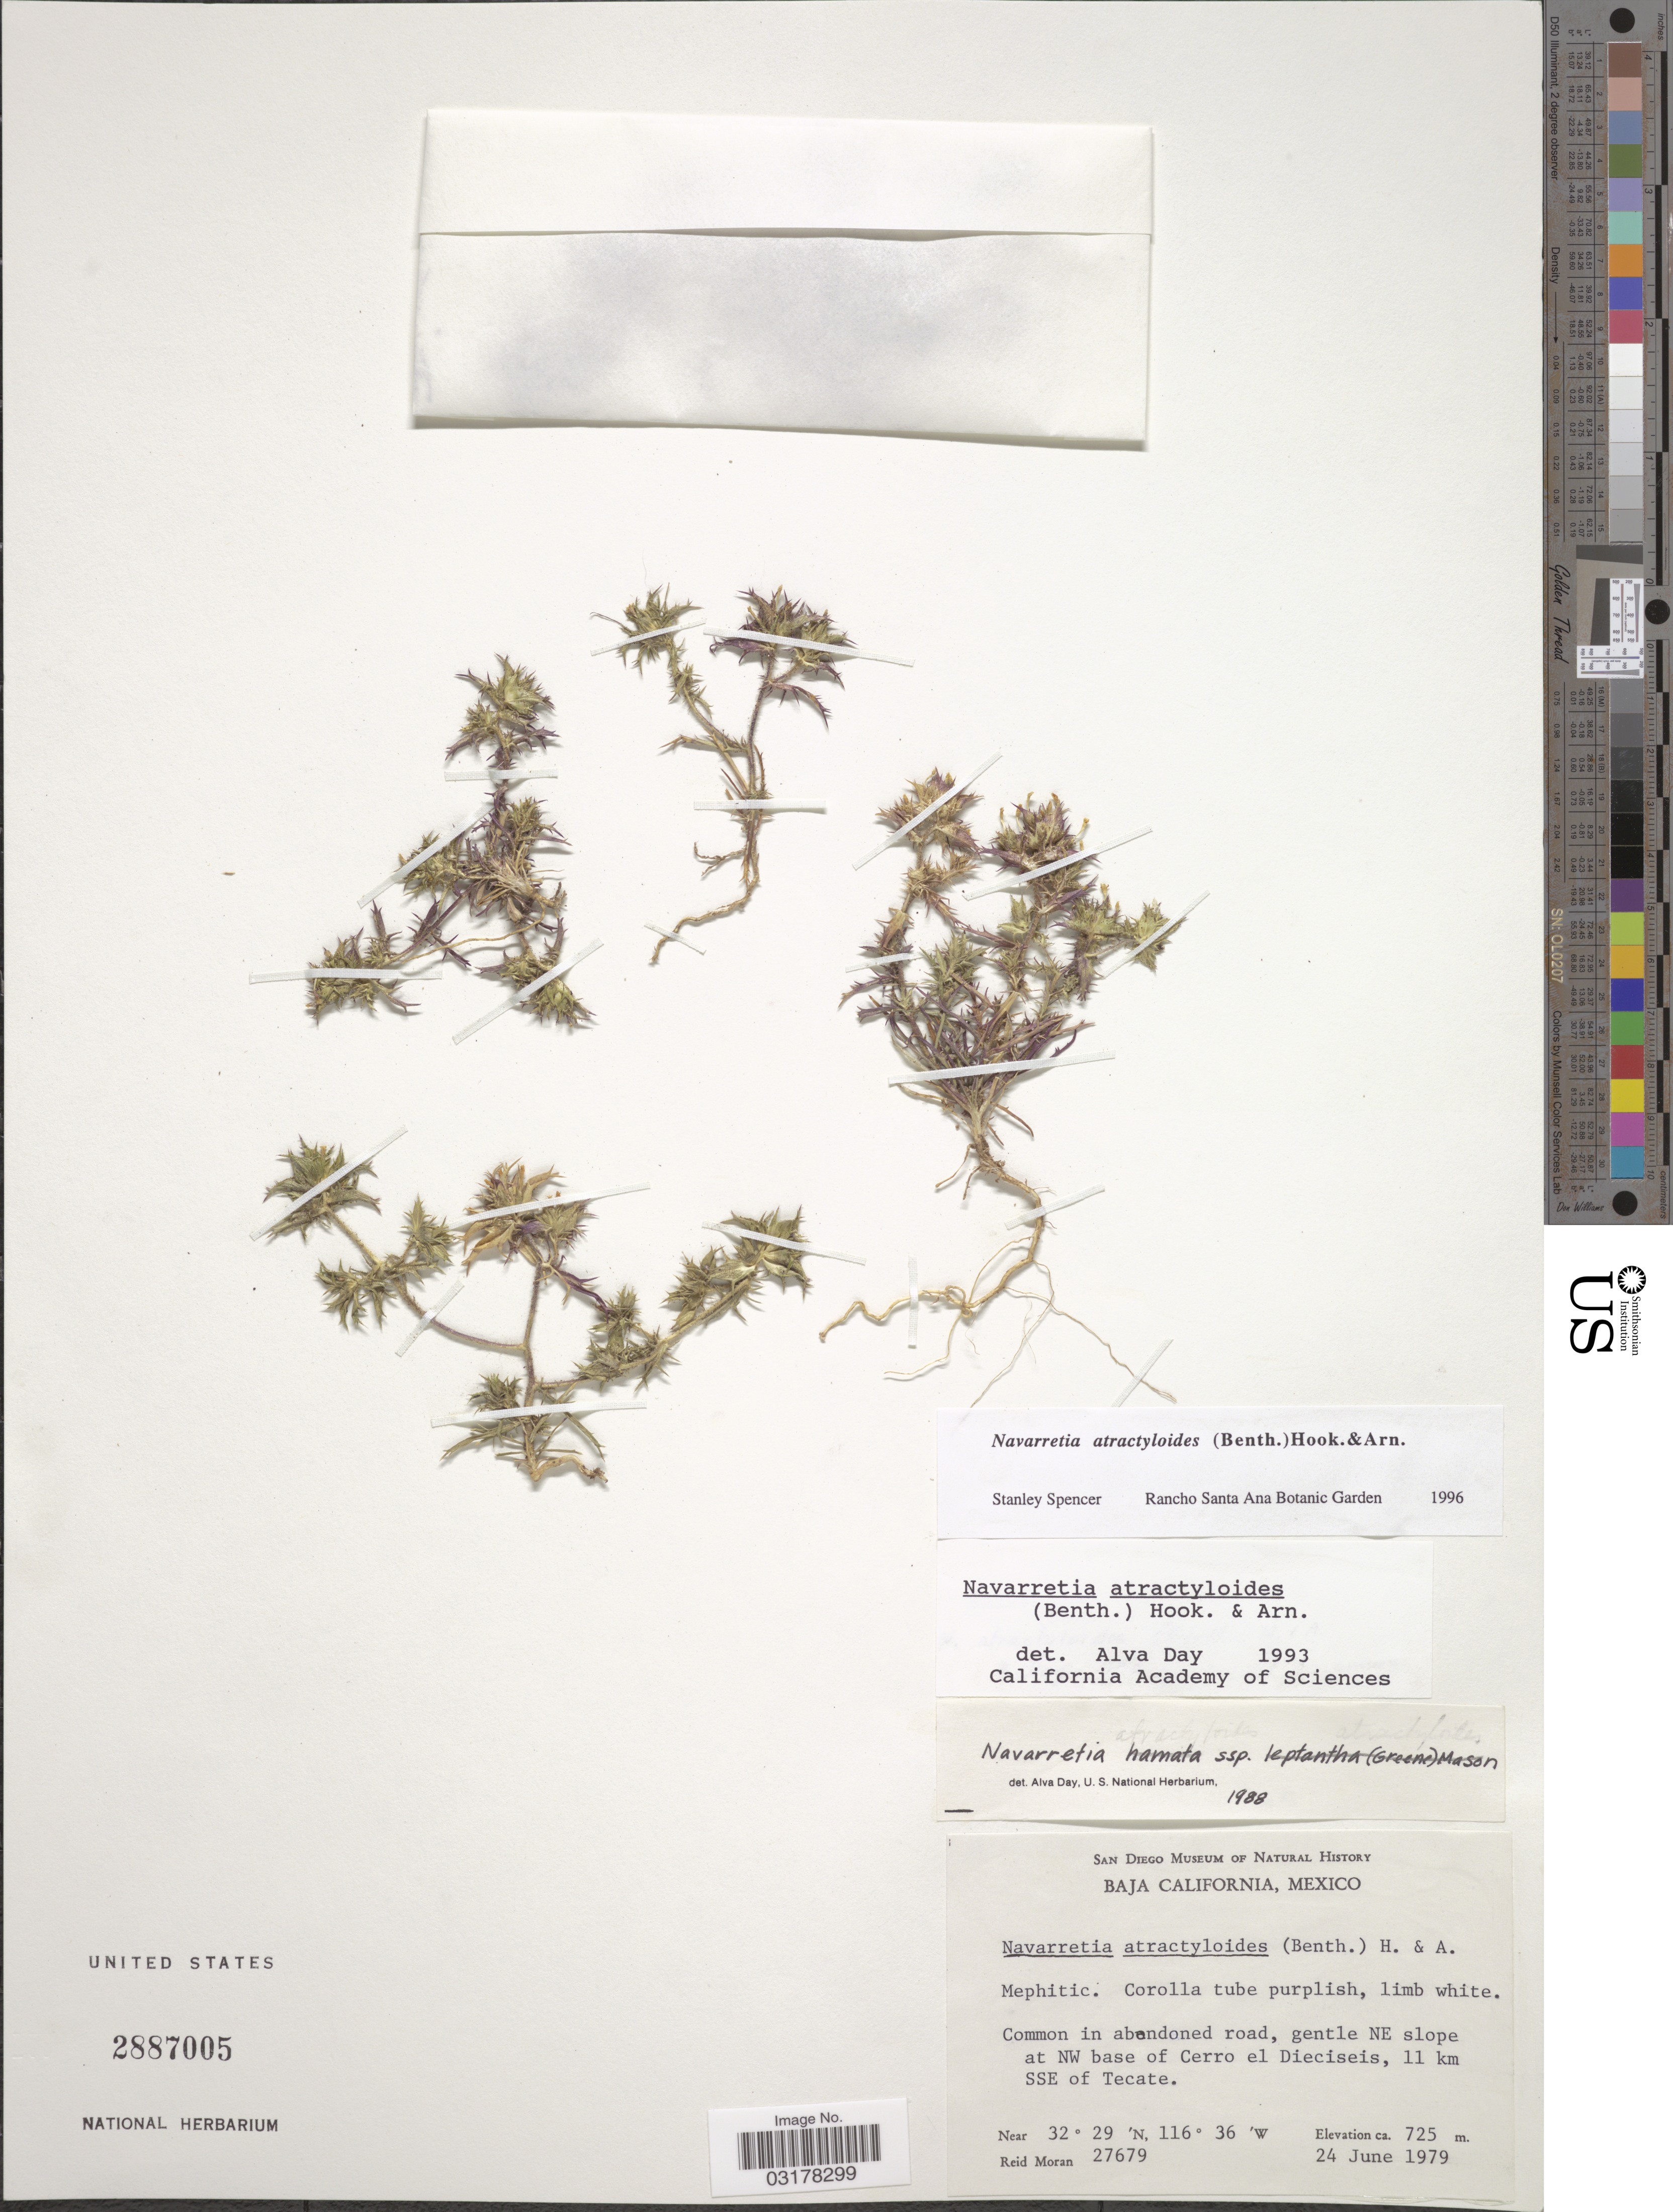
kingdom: Plantae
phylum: Tracheophyta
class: Magnoliopsida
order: Ericales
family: Polemoniaceae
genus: Navarretia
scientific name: Navarretia atractyloides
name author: (Benth.) Hook. & Arn.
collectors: R. Moran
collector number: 27679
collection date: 1979-06-24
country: Mexico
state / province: Baja California Norte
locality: Gentle NE slope at NW base of Cerro el Dieciseis, 11 km SSE of Tecate.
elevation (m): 725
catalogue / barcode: US 2887005